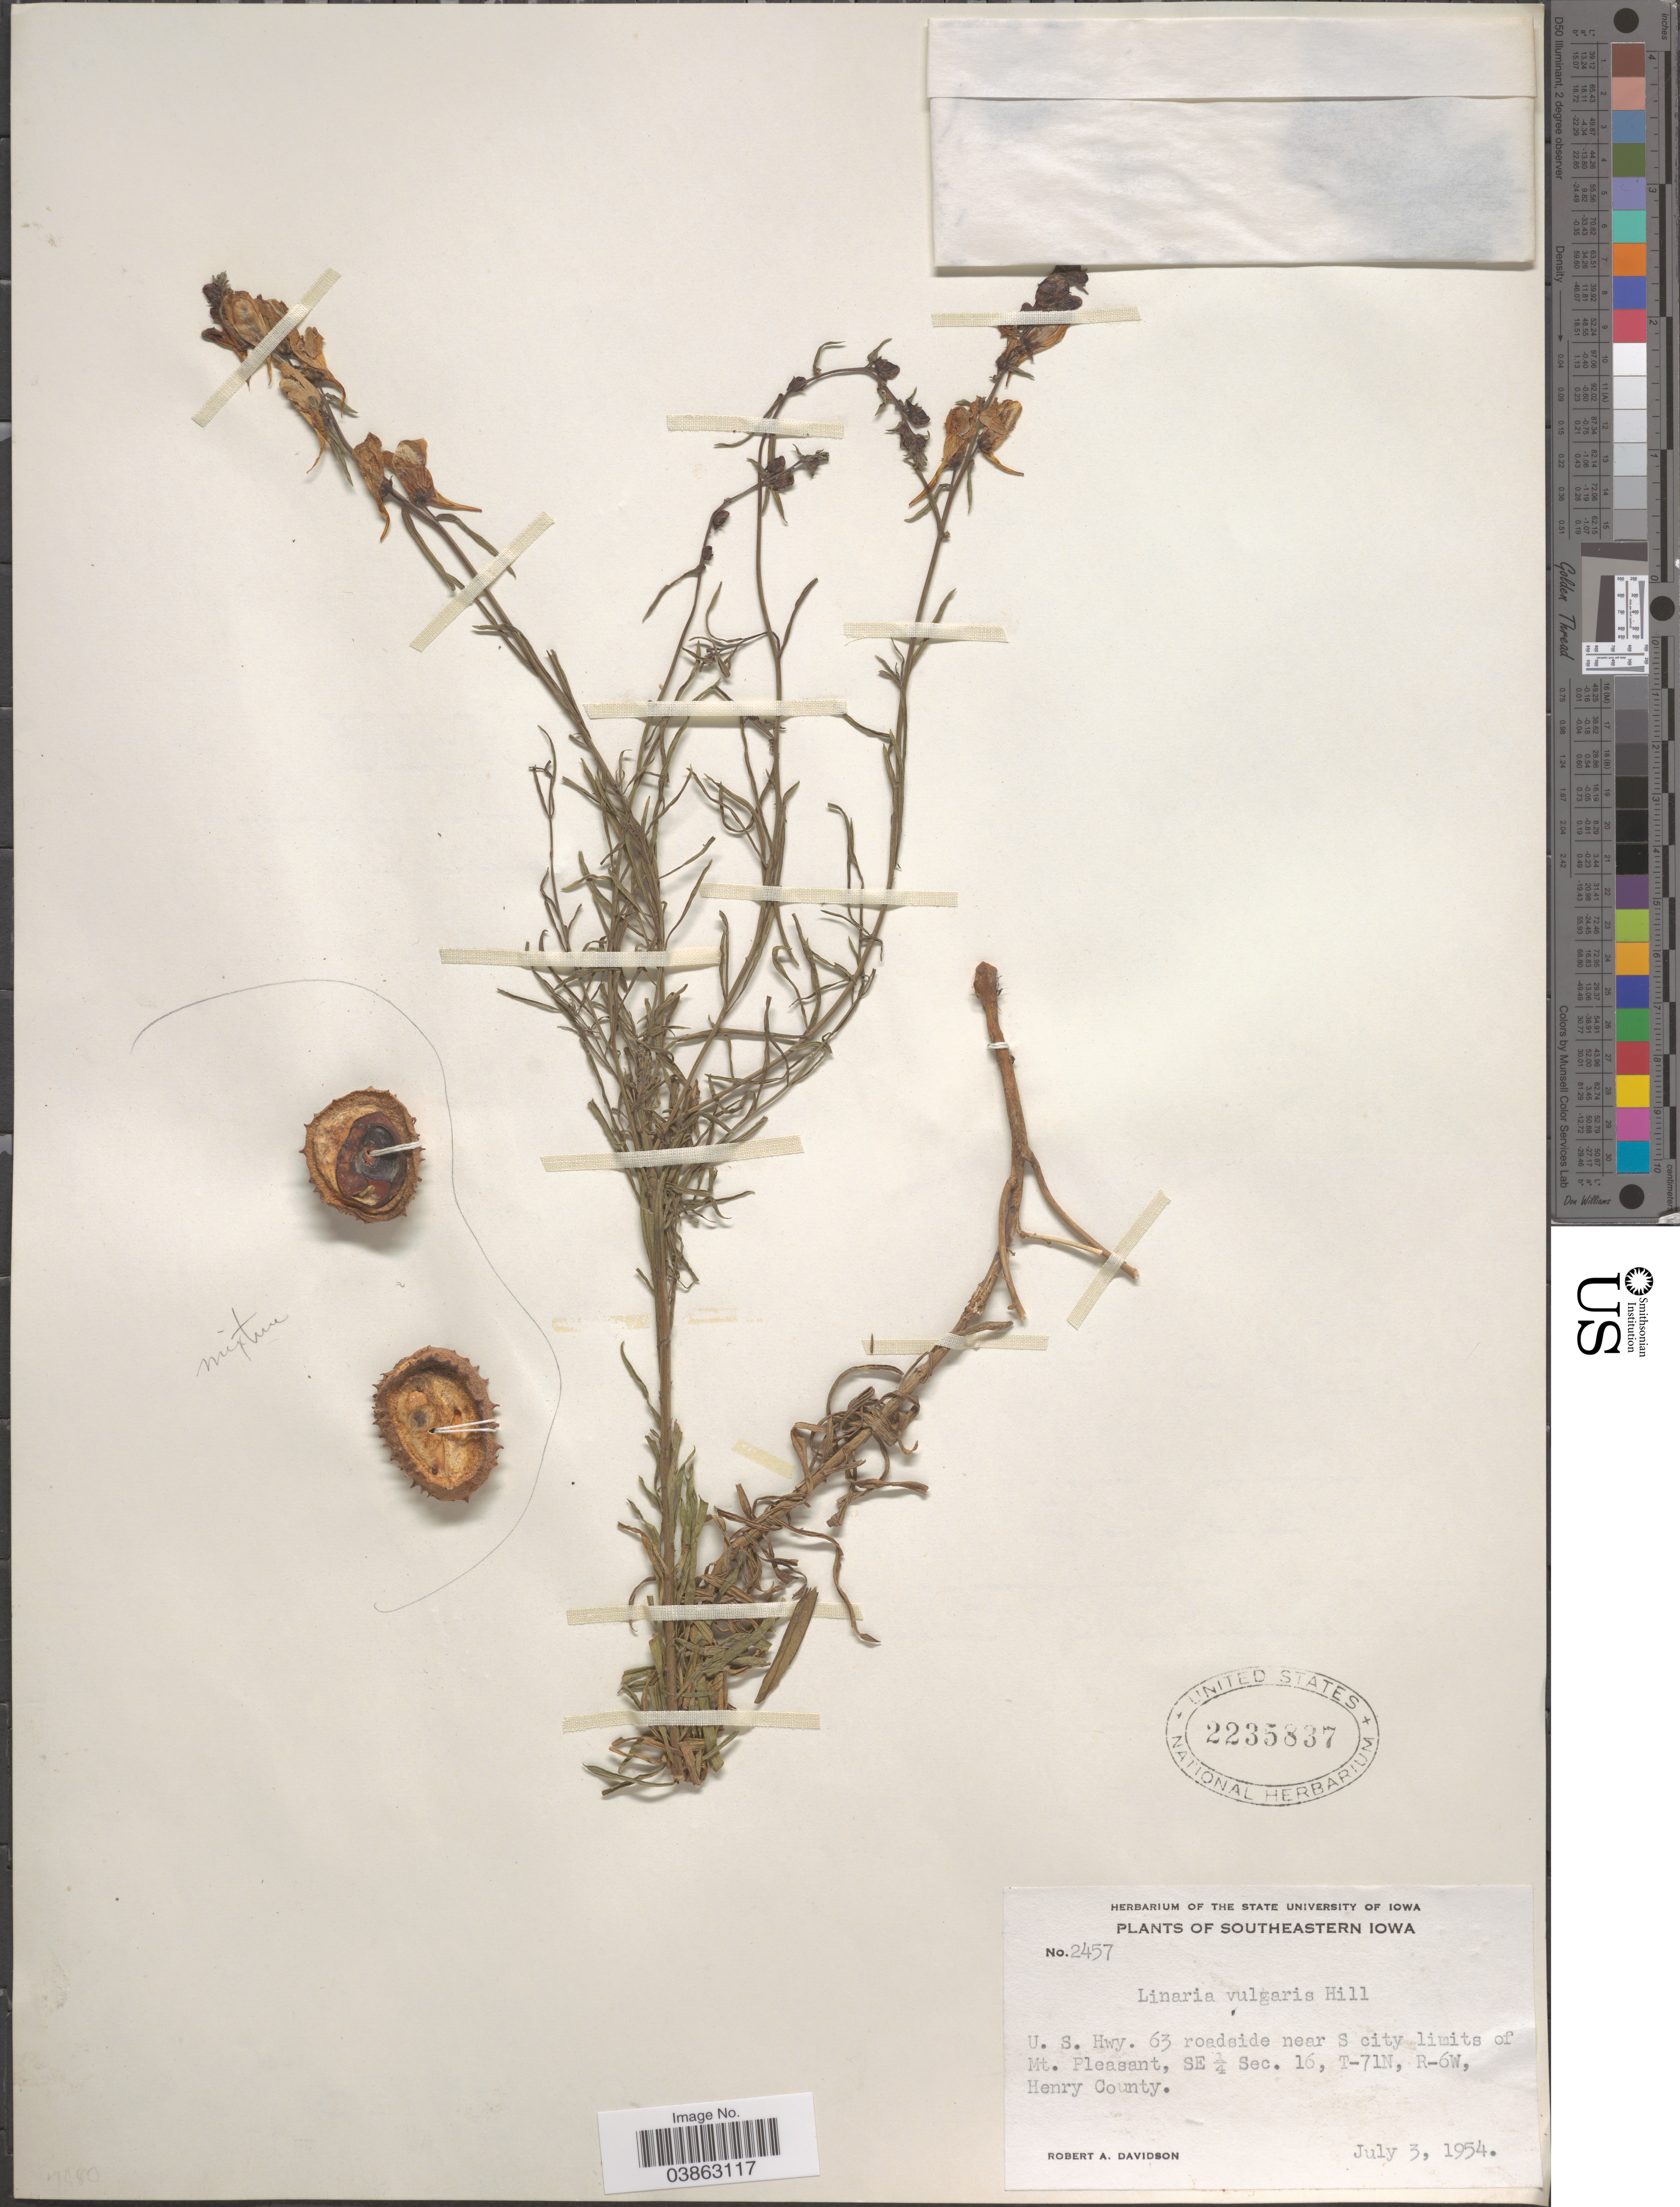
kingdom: Plantae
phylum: Tracheophyta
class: Magnoliopsida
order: Lamiales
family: Plantaginaceae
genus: Linaria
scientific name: Linaria vulgaris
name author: Mill.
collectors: R. A. Davidson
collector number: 2457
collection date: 1954-07-03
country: United States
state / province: Iowa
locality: Southeastern Iowa. U. S. Hwy. 63 roadside near S city limits of Mt. Pleasant, SE ¼ Sec. 16, T-71N, R-6W, Henry County.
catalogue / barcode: US 2235837